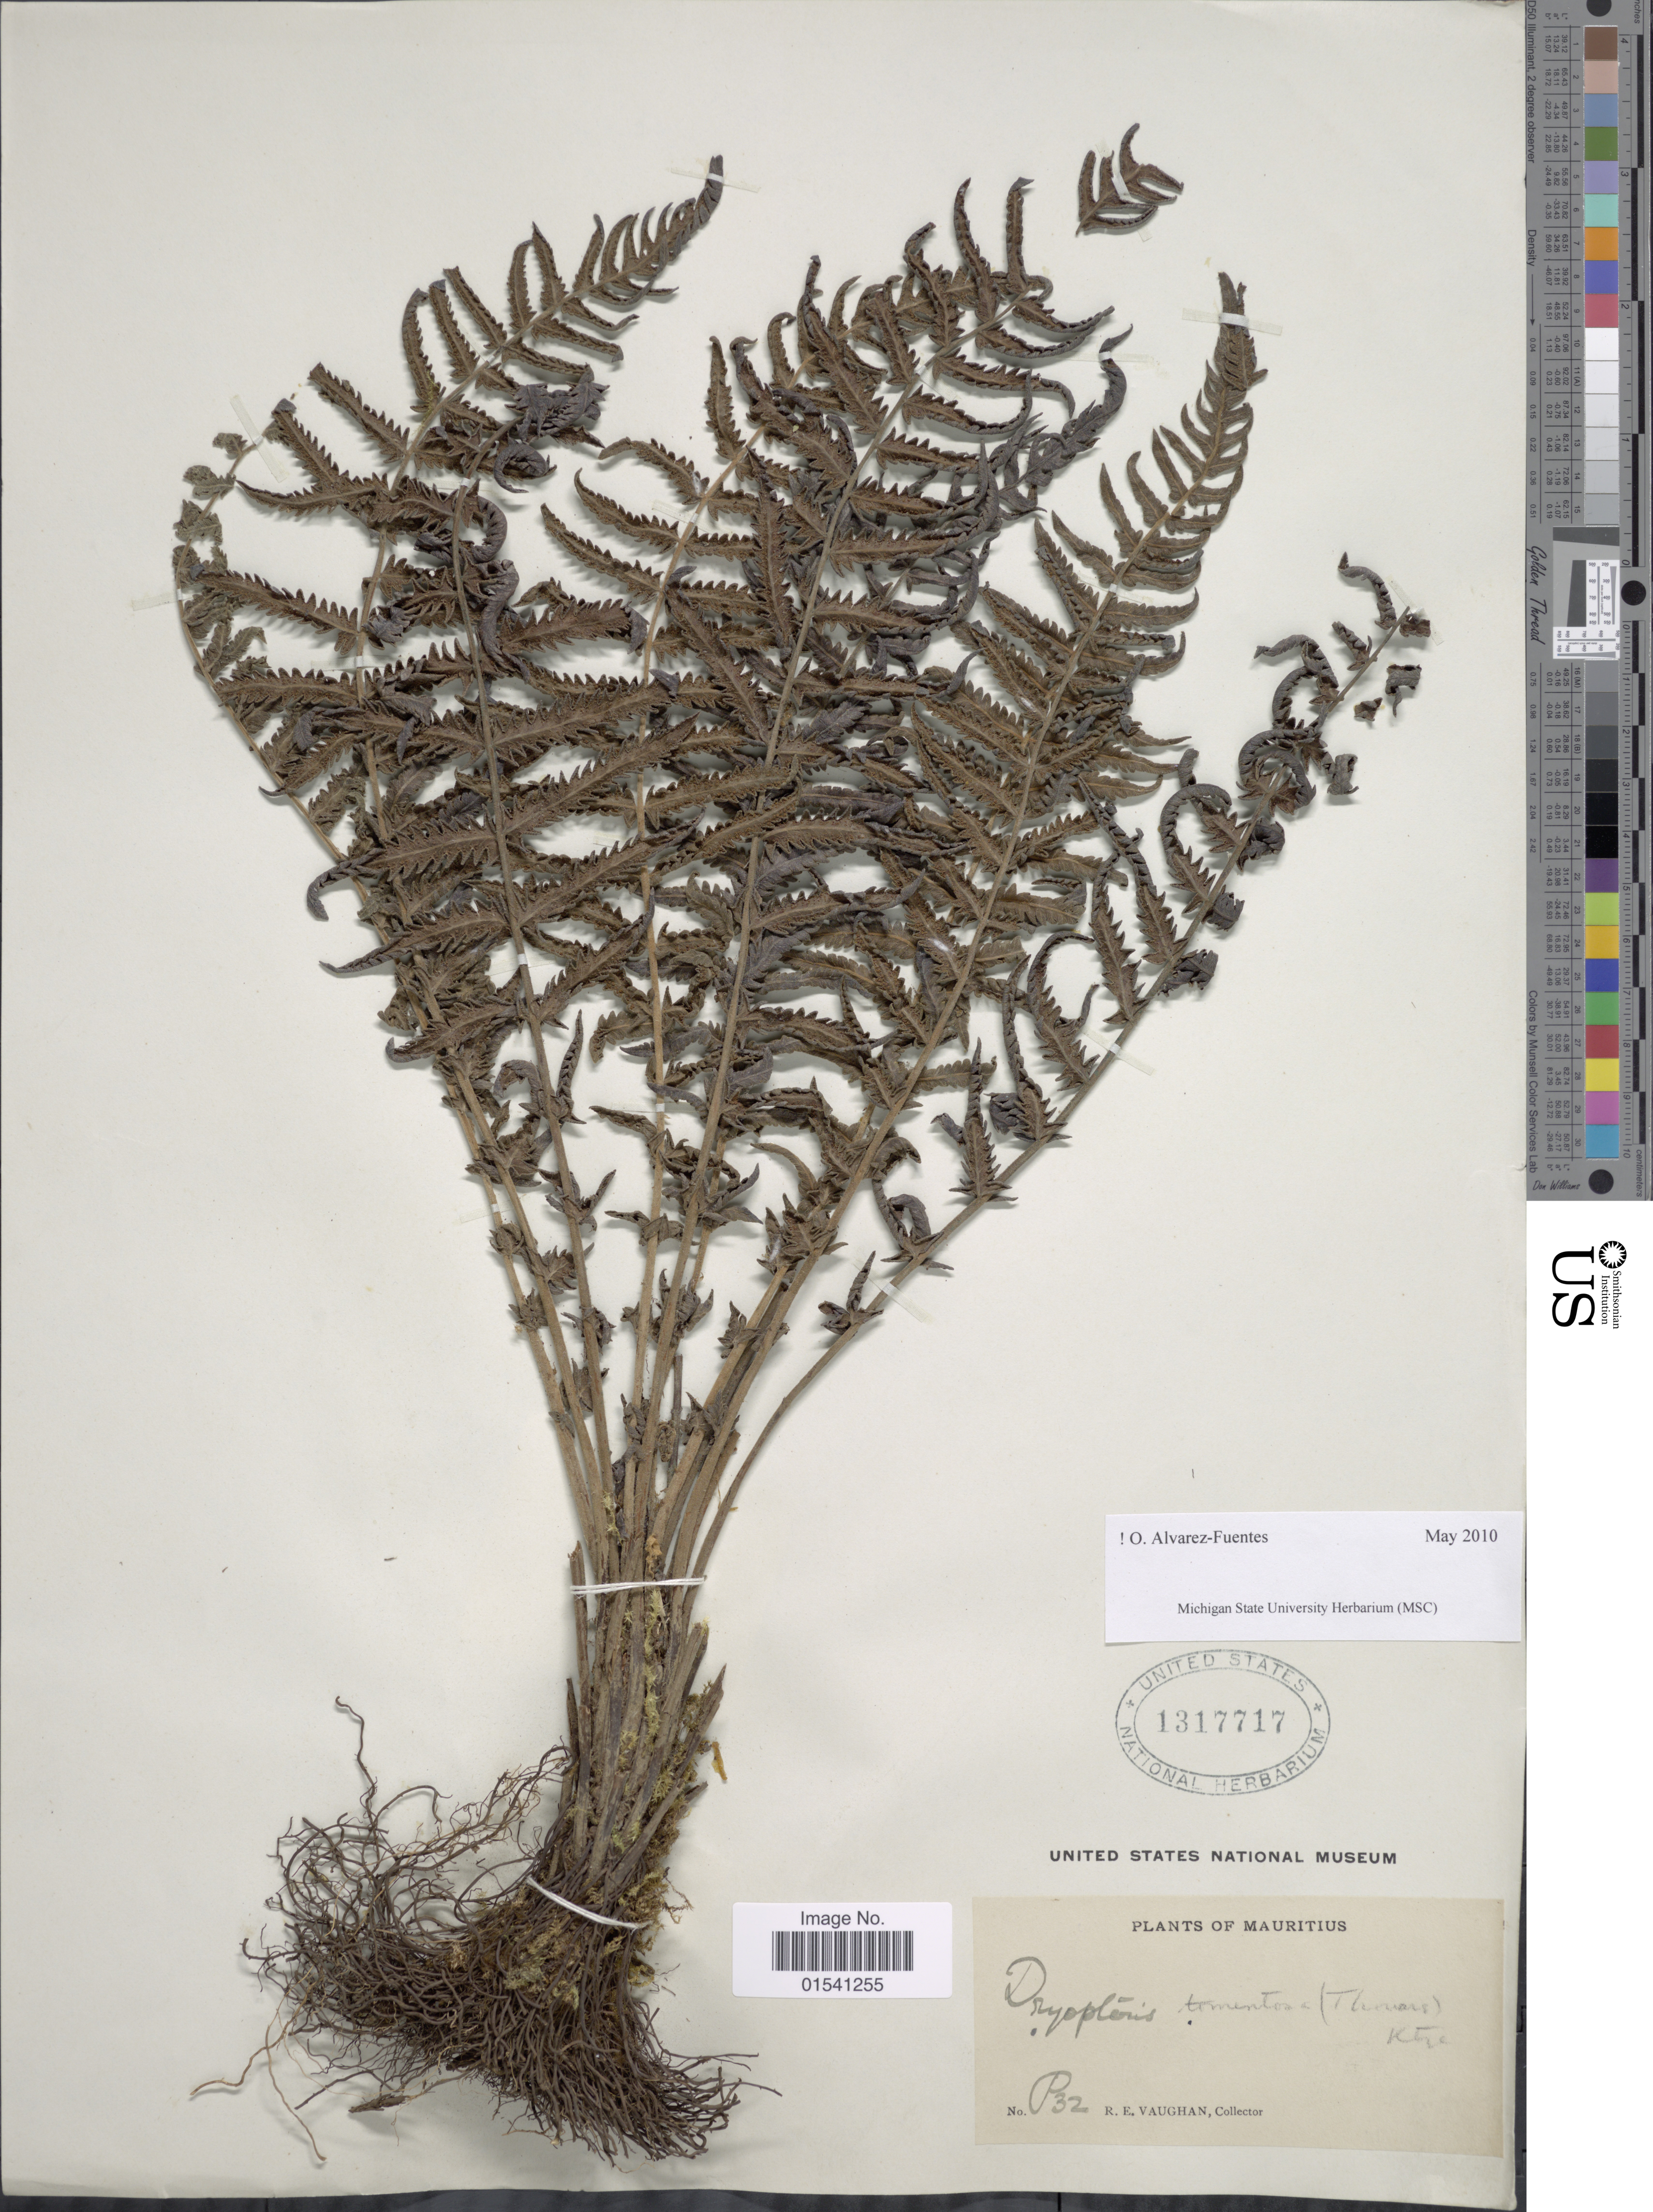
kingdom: Plantae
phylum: Tracheophyta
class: Polypodiopsida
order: Polypodiales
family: Thelypteridaceae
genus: Amauropelta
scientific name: Amauropelta tomentosa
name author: (Thouars) Holttum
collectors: R. Vaughan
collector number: P32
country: Mauritius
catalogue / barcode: US 1317717